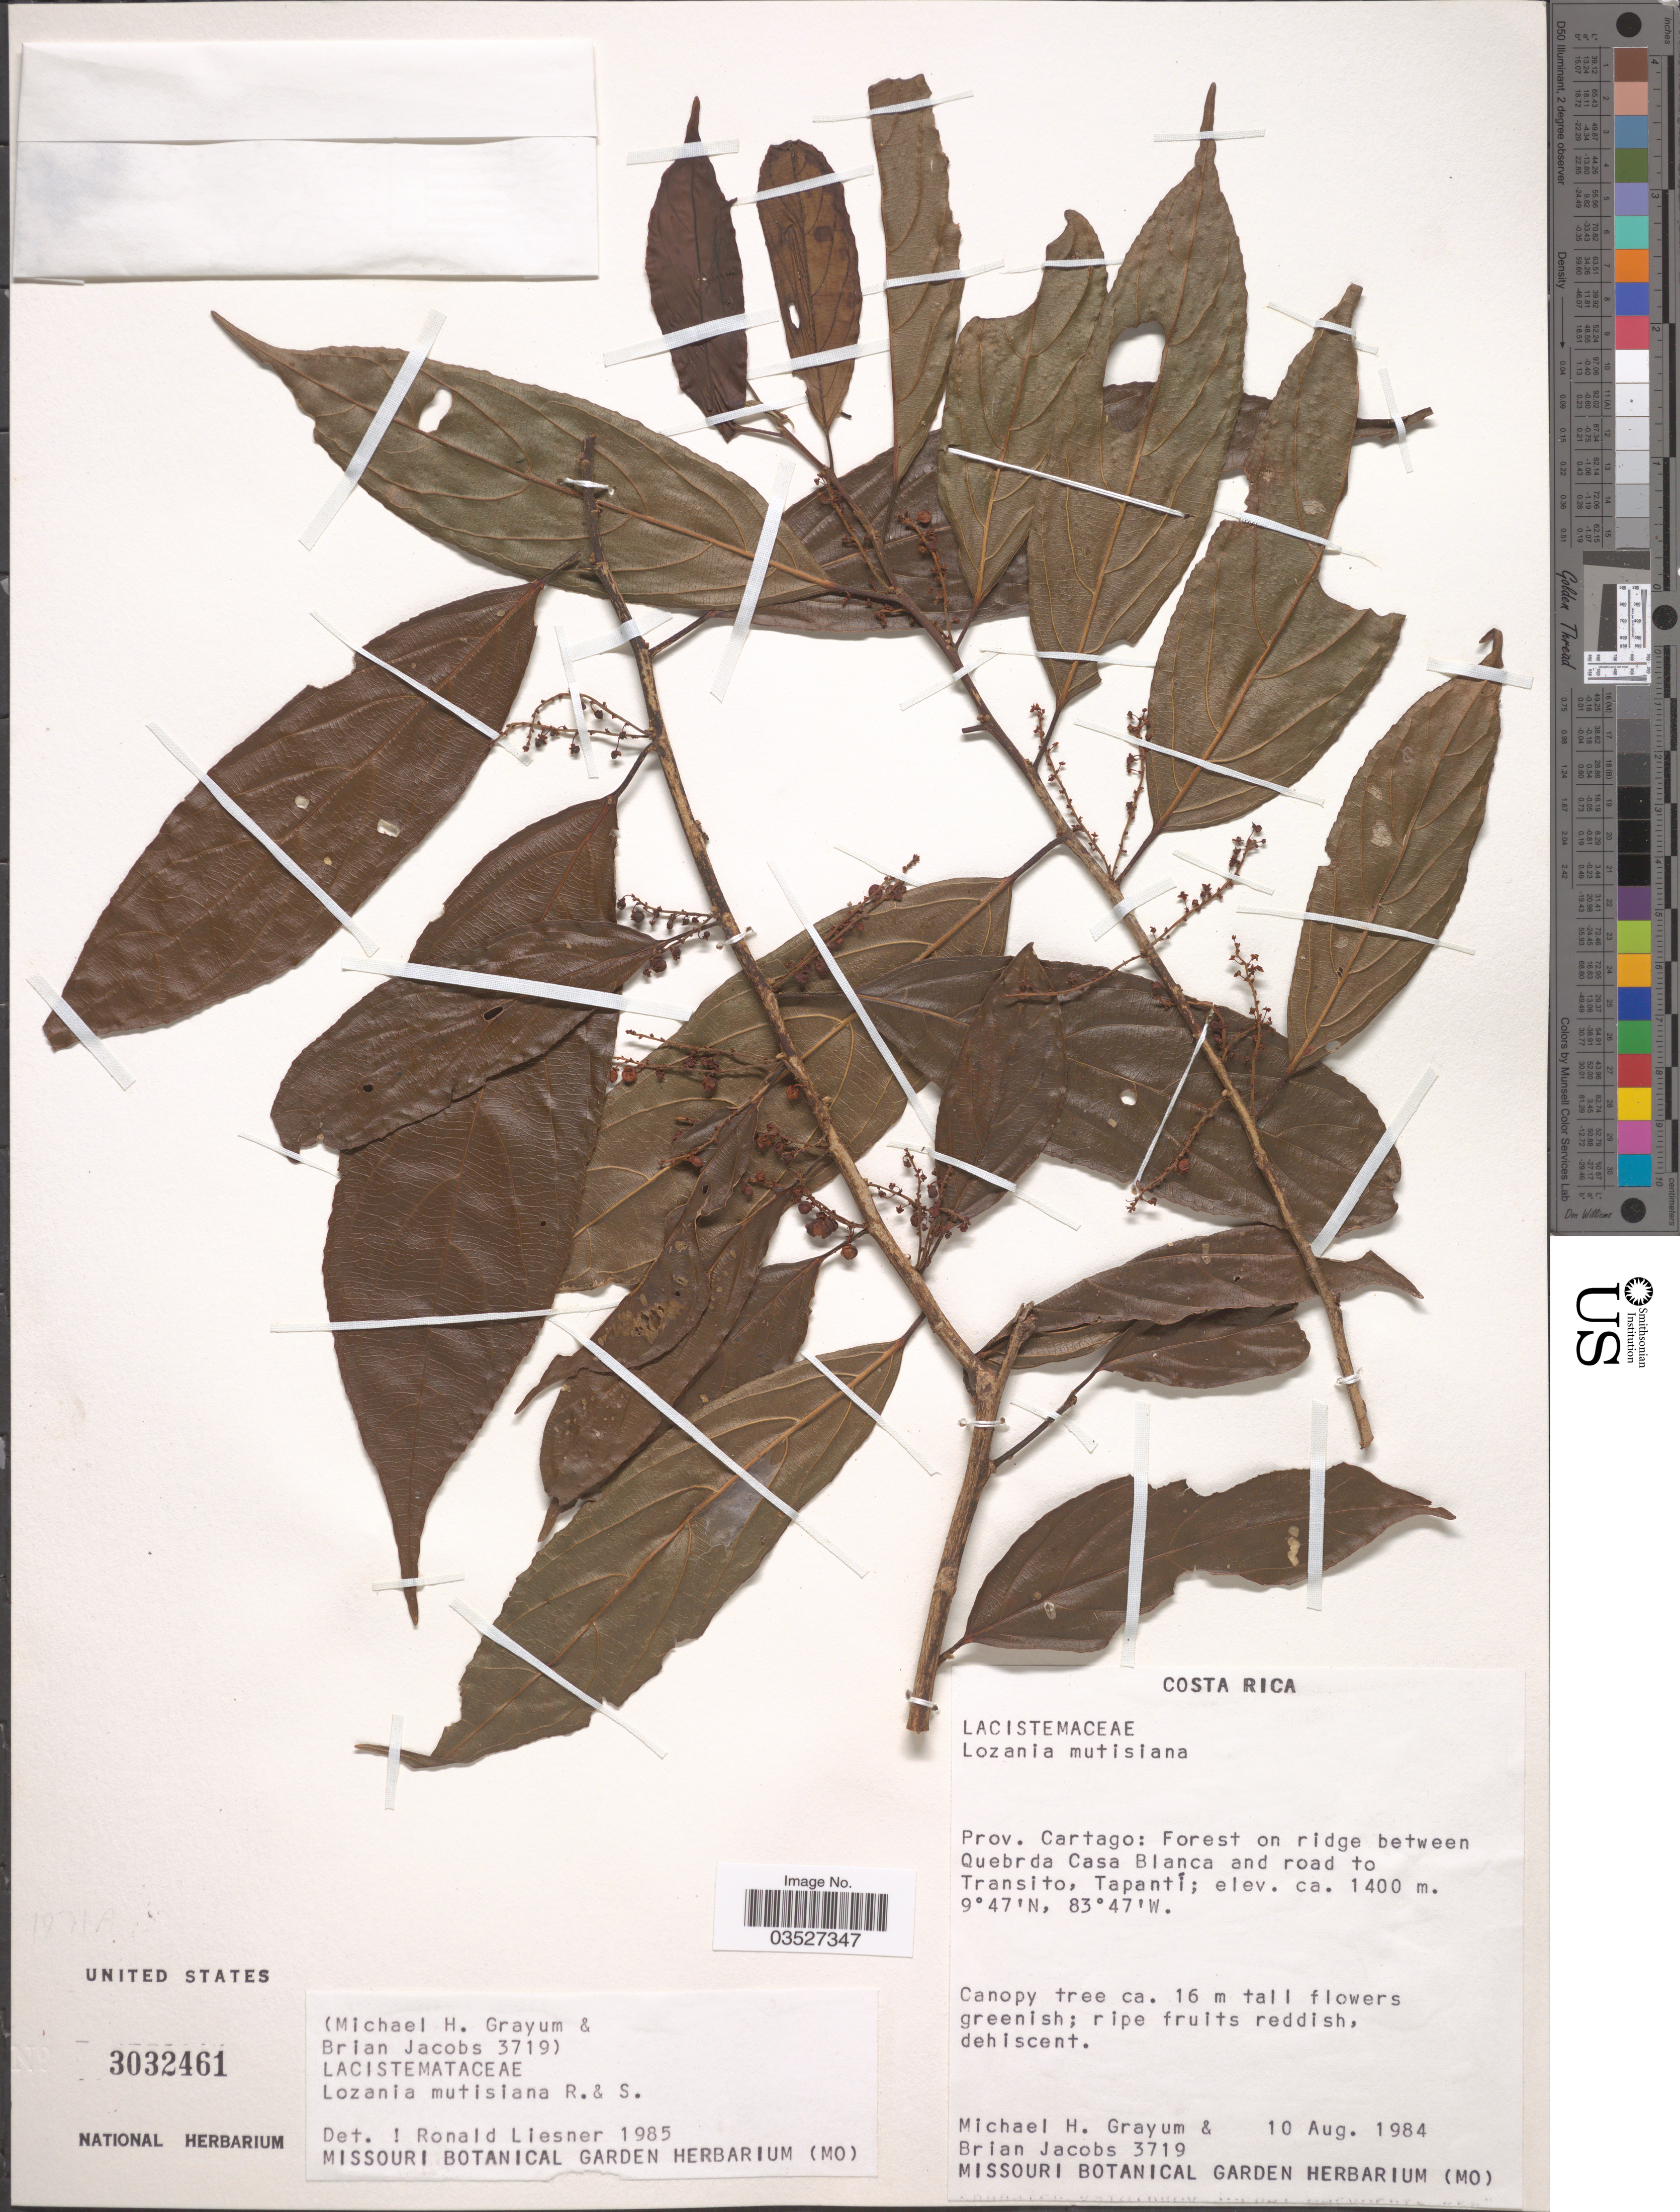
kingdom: Plantae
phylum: Tracheophyta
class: Magnoliopsida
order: Malpighiales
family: Lacistemataceae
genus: Lozania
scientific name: Lozania mutisiana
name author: Schult. in Roem. & Schult.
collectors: M. H. Grayum & B. Jacobs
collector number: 3719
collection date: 1984-08-10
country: Costa Rica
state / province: Cartago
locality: Forest on ridge between Quebrda Casa Blanca and road to Transito, Tapantí.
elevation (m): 1400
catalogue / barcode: US 3032461